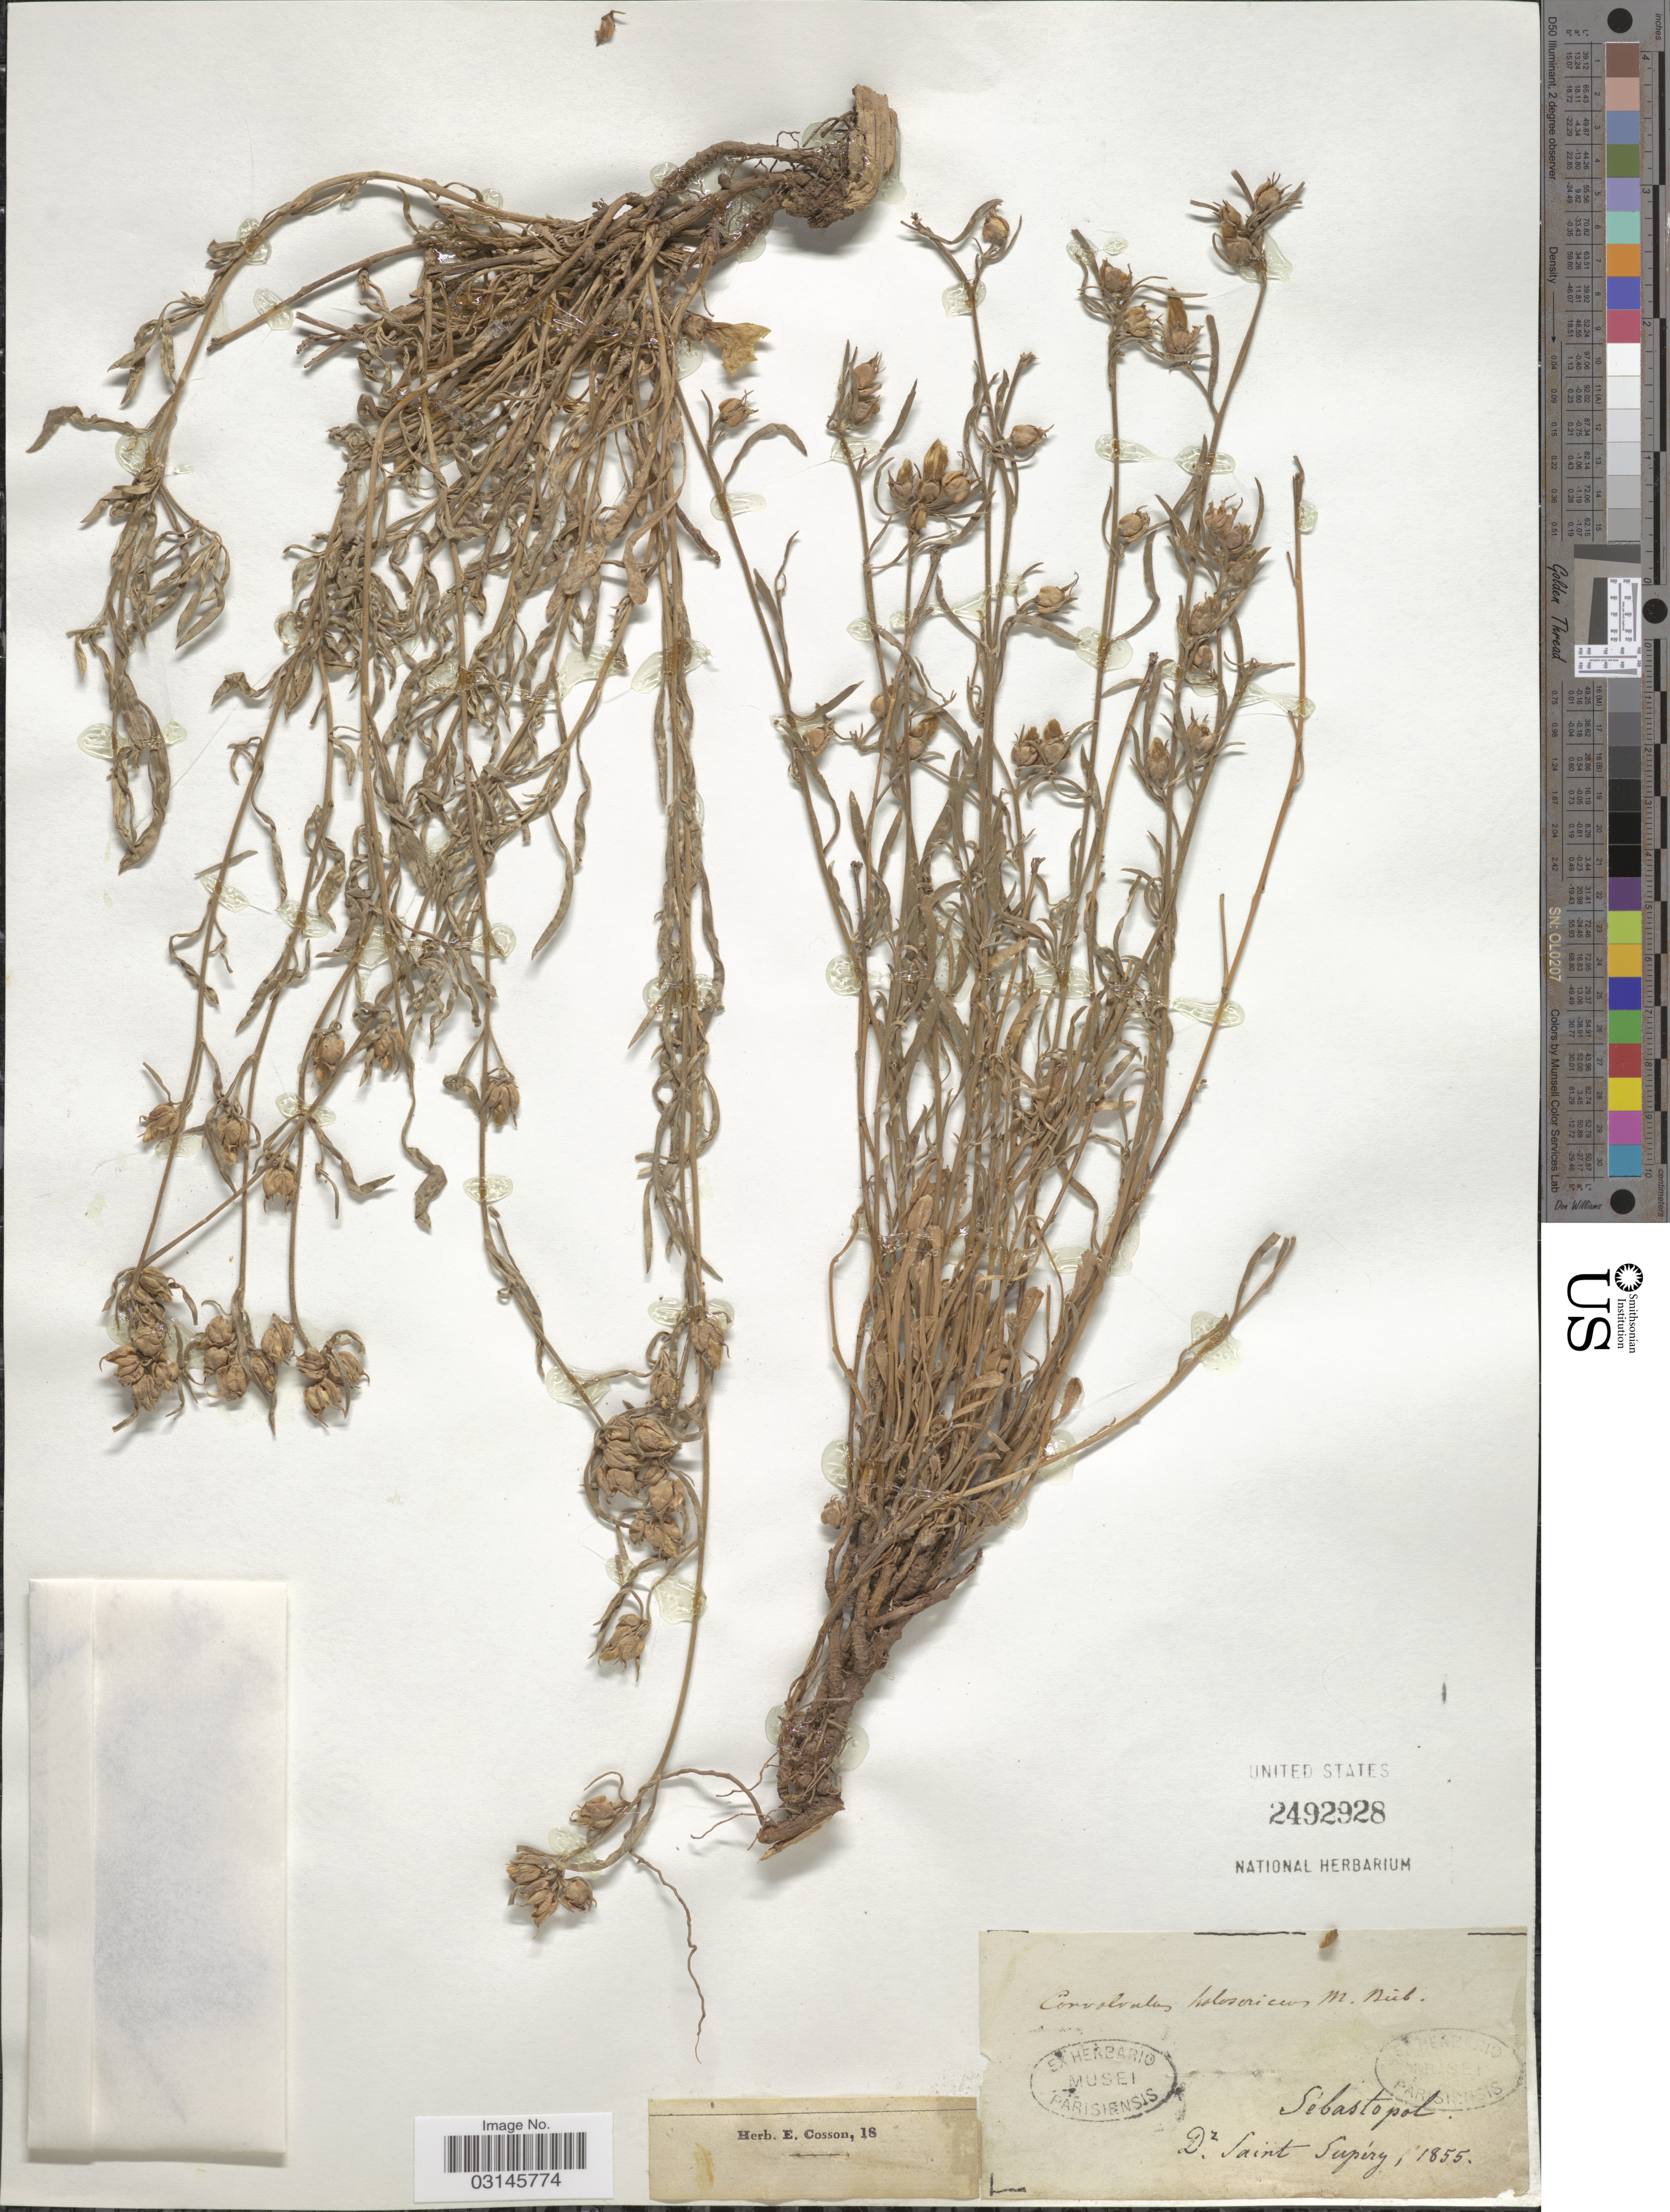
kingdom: Plantae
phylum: Tracheophyta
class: Magnoliopsida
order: Solanales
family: Convolvulaceae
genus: Convolvulus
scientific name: Convolvulus holosericeus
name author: M. Bieb.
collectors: Saint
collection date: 1855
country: Ukraine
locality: Sébastopol, Supéry [unsure placement].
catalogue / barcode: US 2492928